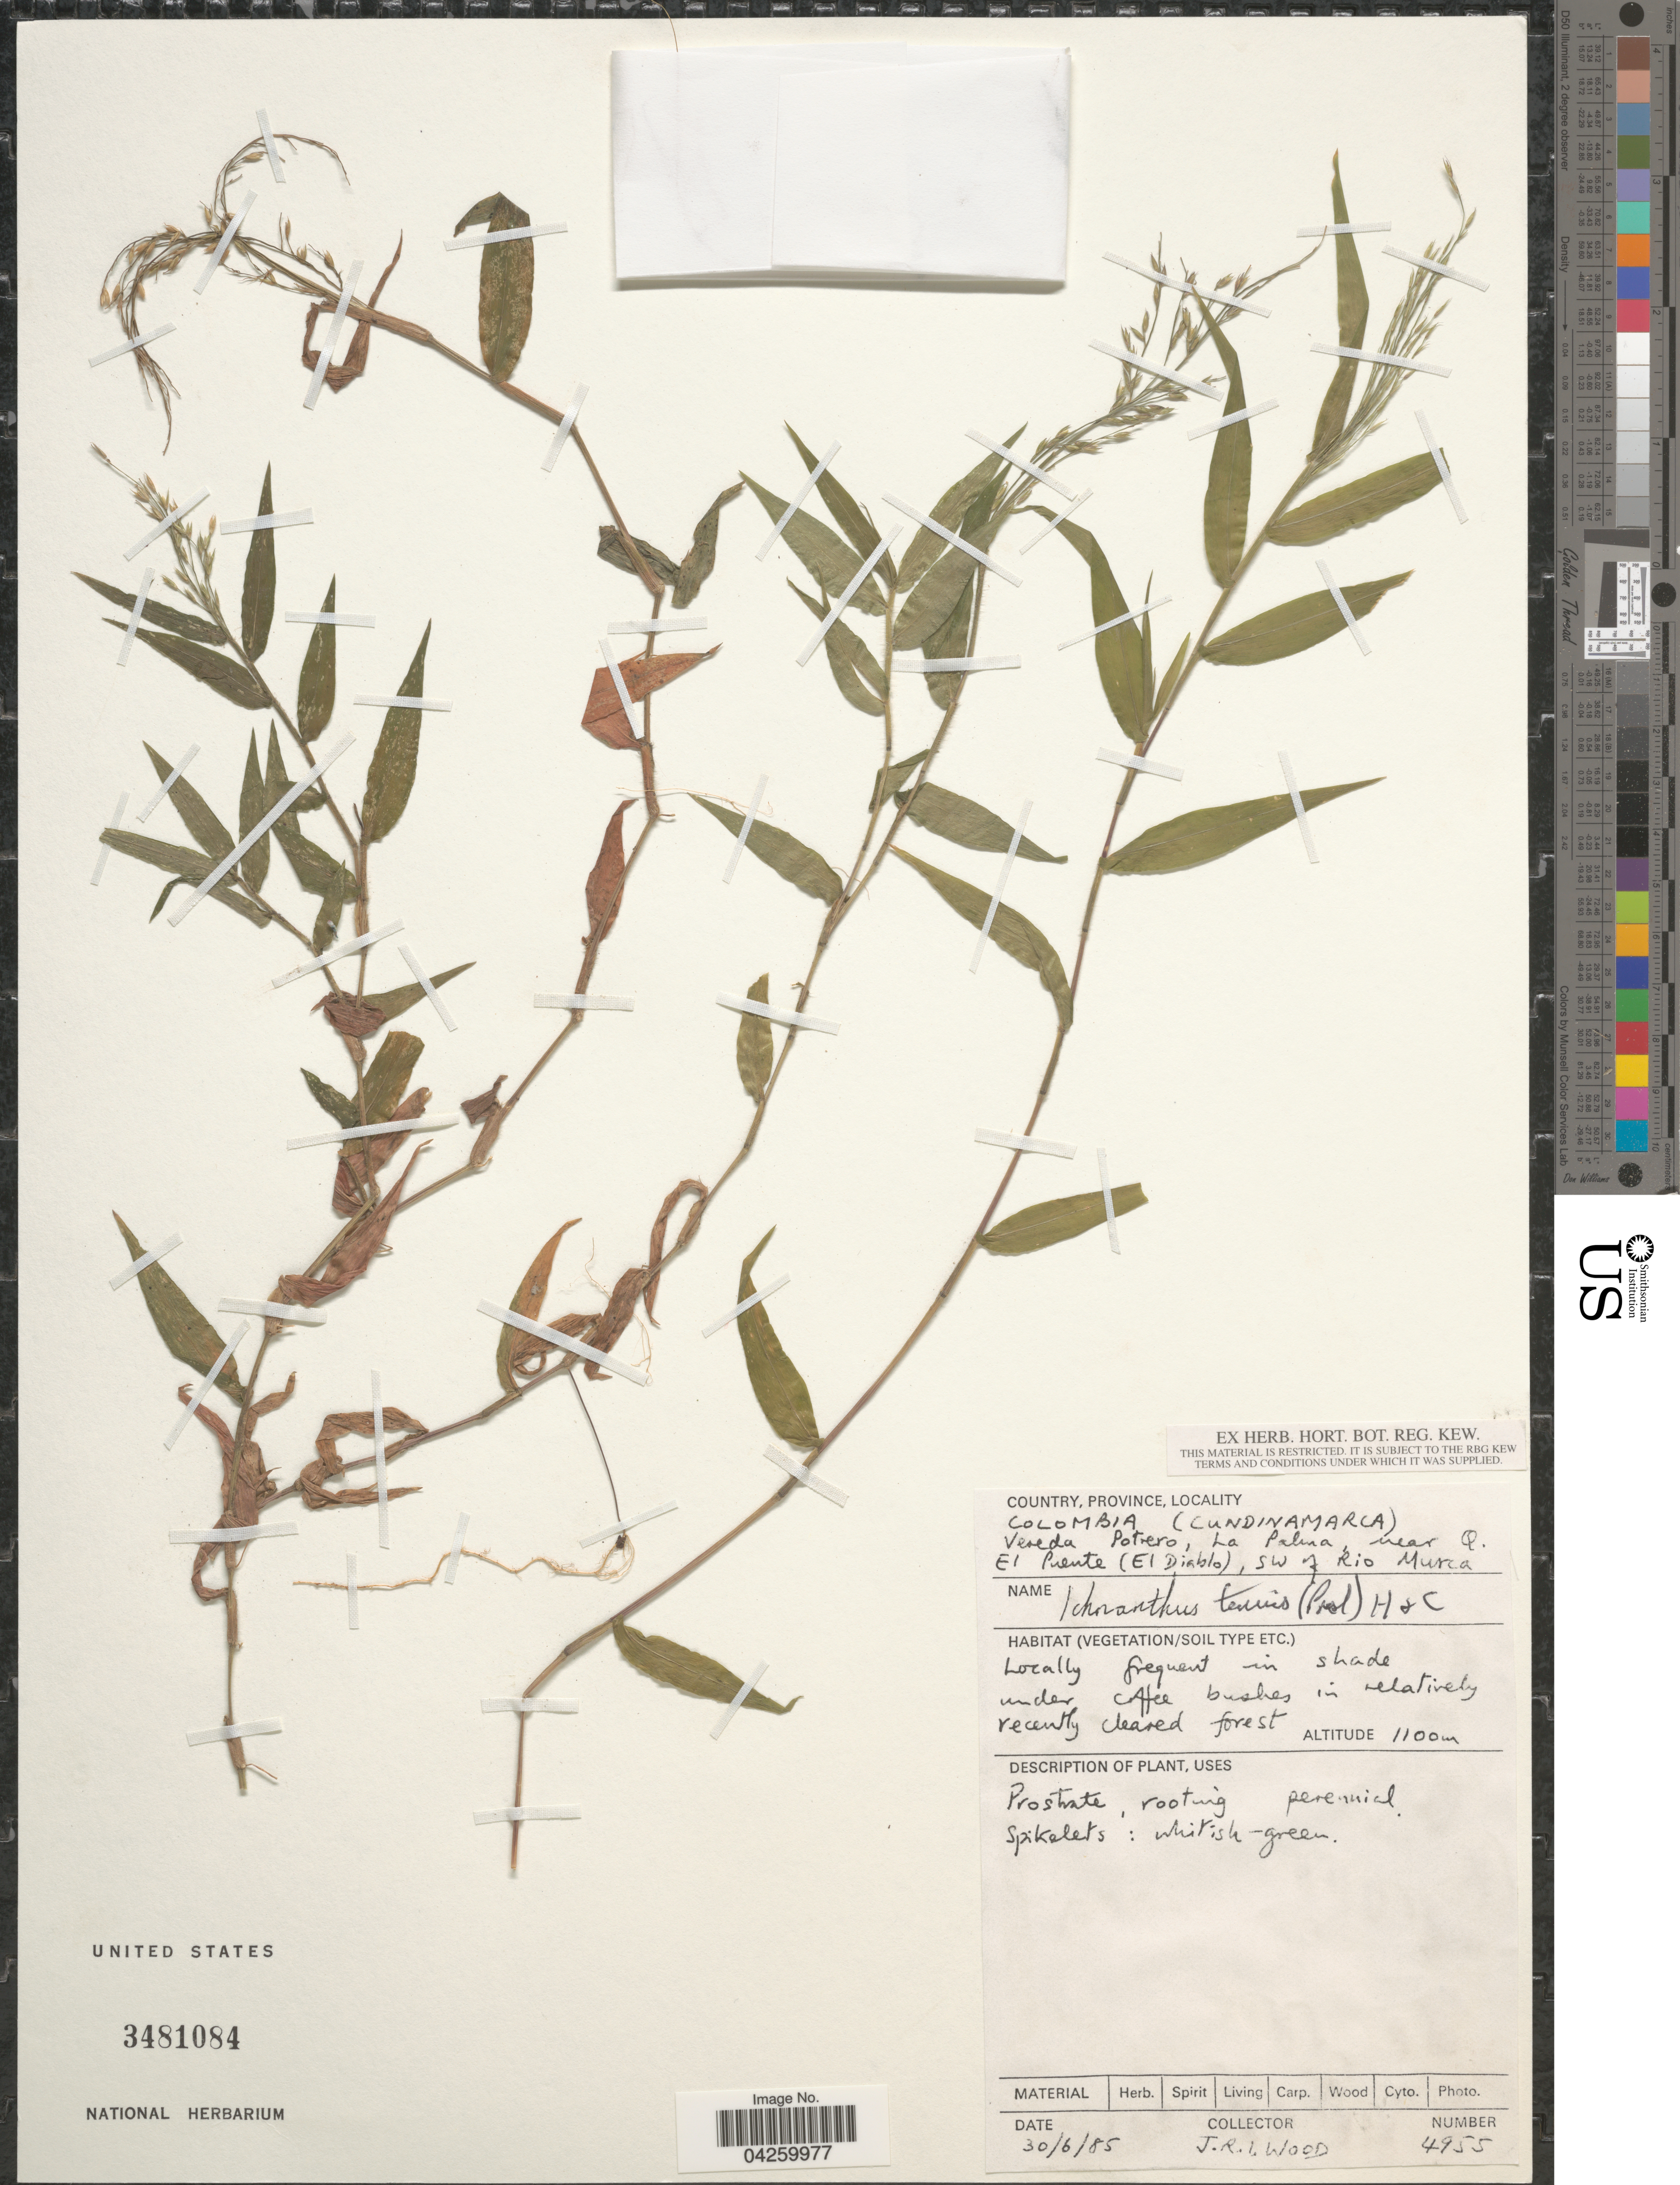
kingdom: Plantae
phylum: Tracheophyta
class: Liliopsida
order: Poales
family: Poaceae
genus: Ichnanthus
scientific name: Ichnanthus tenuis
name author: (J. Presl) Hitchc. & Chase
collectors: J. R. I. Wood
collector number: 4955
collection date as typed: Transcribed d/m/y: 30/6/85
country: Colombia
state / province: Cundinamarca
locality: Vereda Potrero, La Palma, near Q. El Puente (El Diablo) , SW of Rio Murca.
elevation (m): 1100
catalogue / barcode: US 3481084